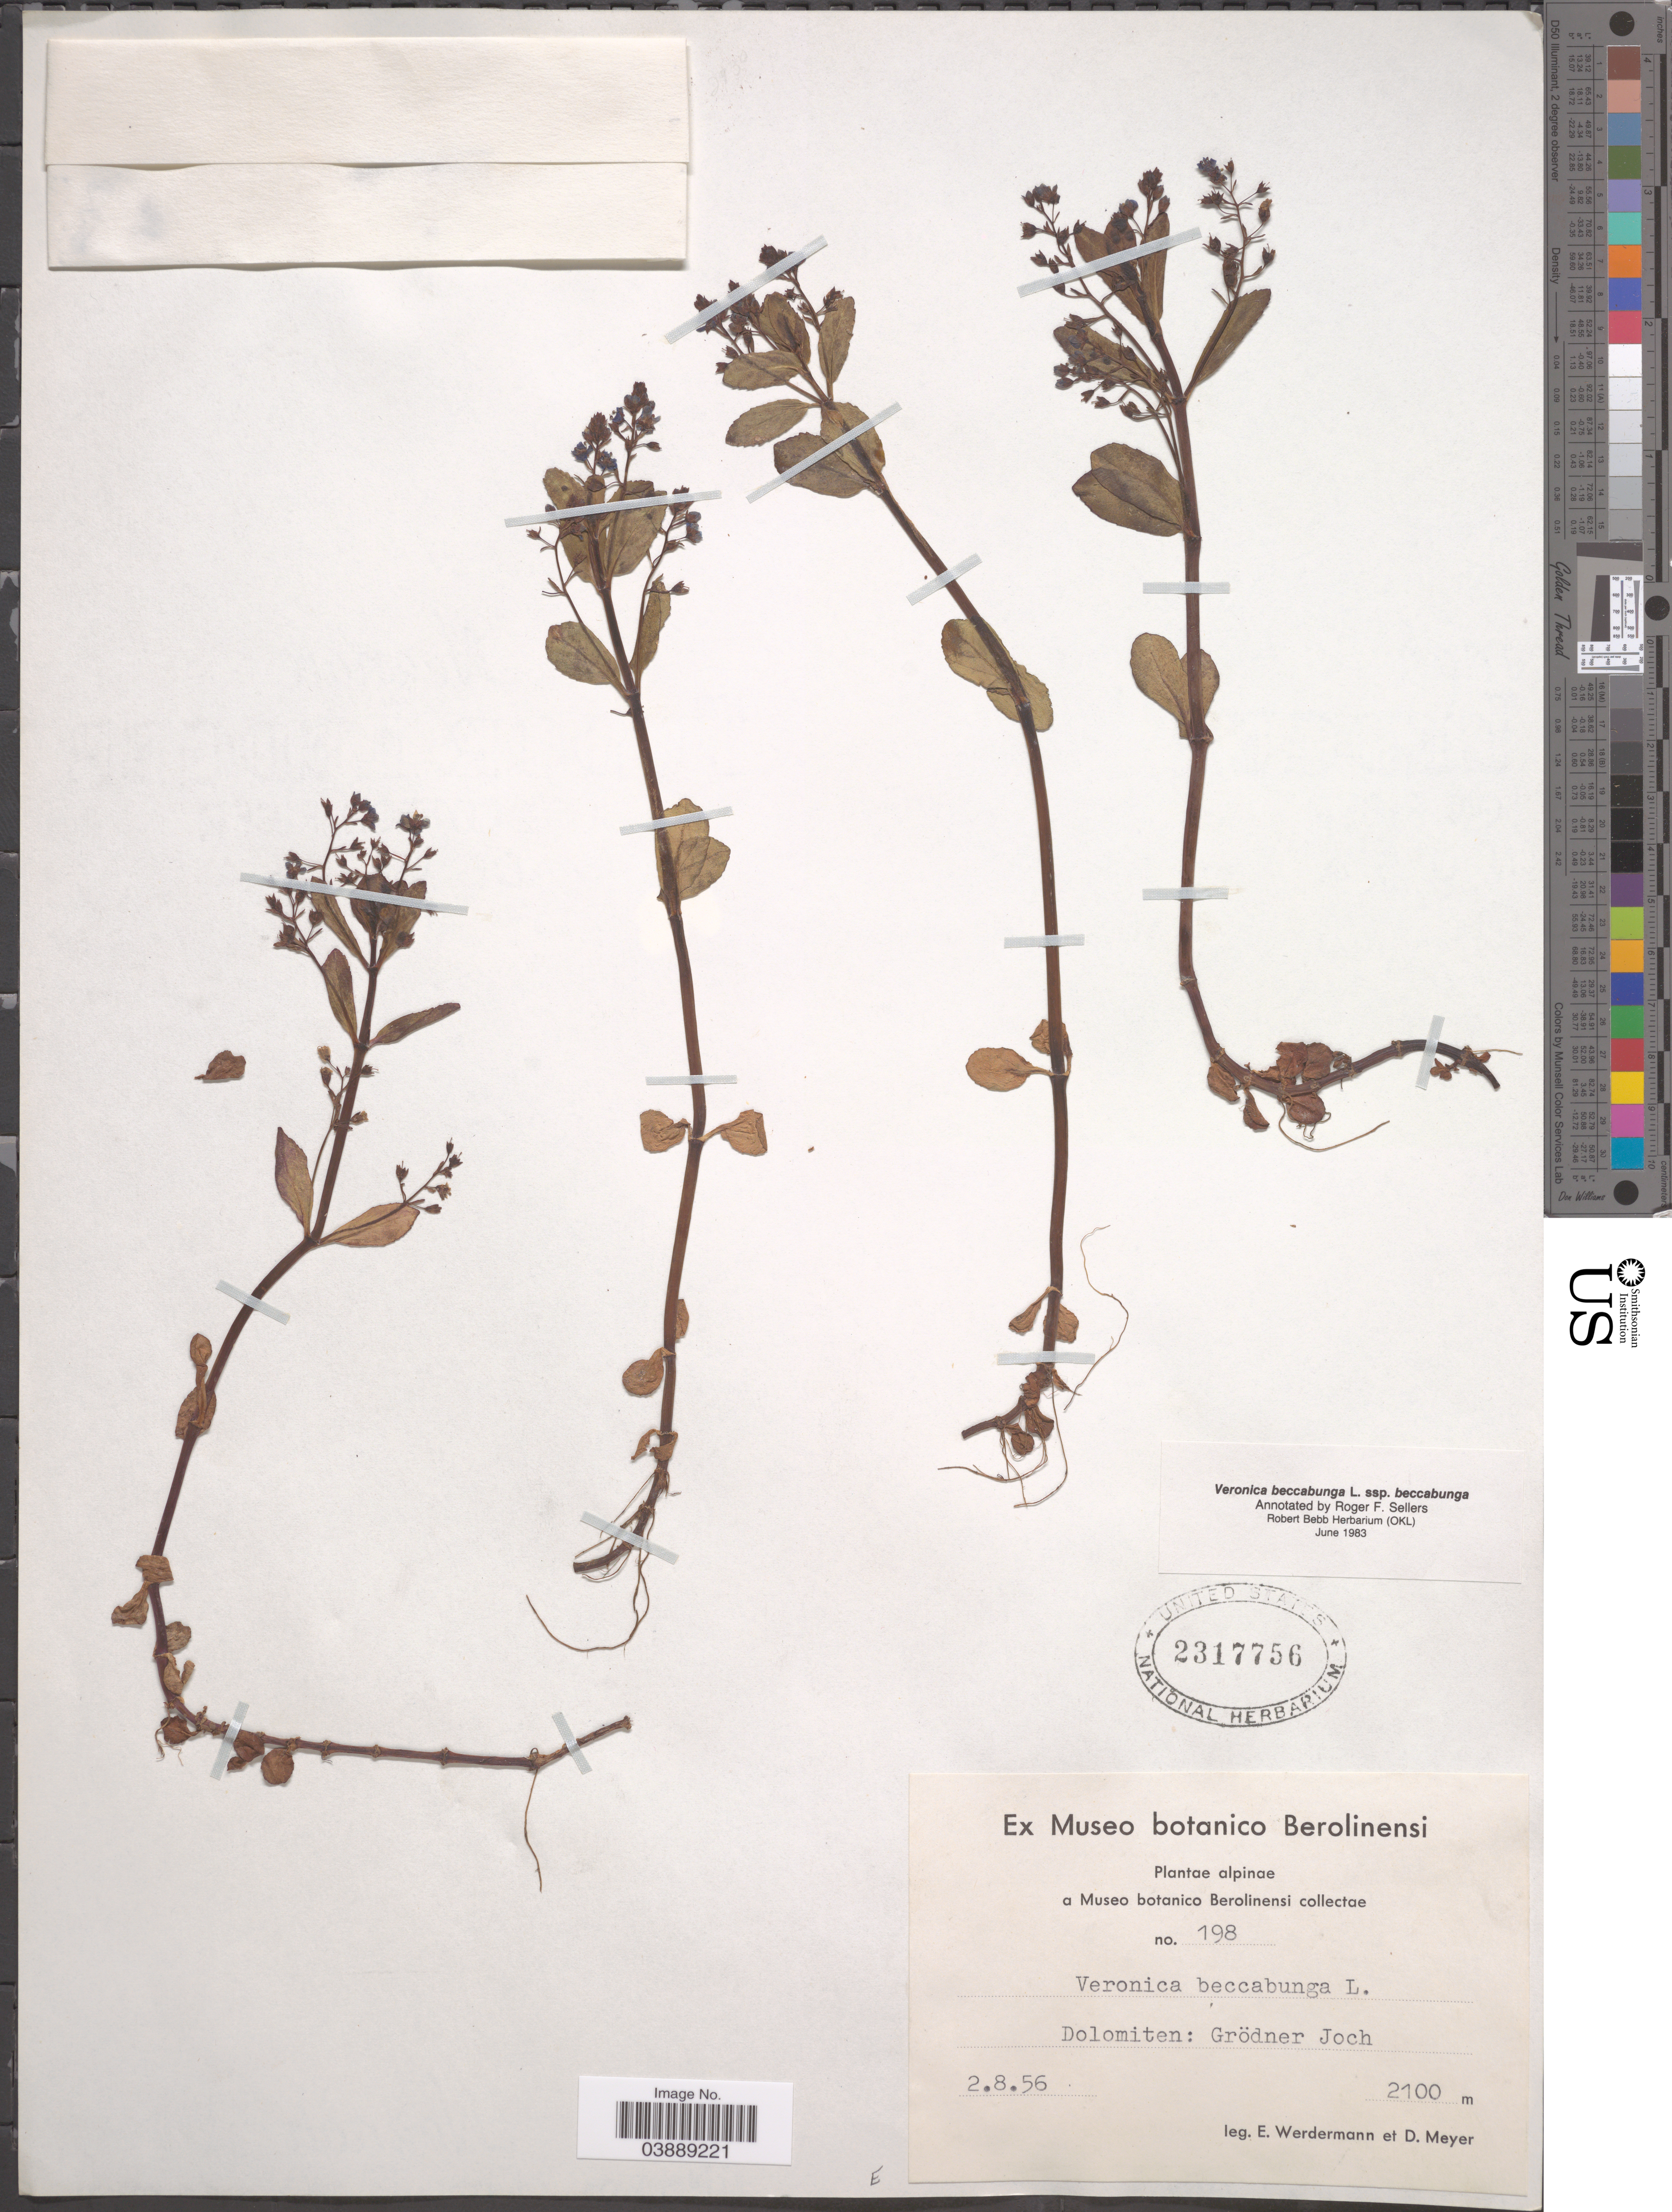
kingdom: Plantae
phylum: Tracheophyta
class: Magnoliopsida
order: Lamiales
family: Plantaginaceae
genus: Veronica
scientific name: Veronica beccabunga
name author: L.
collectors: E. Werdermann & D. Busemeyer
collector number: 198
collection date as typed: Transcribed d/m/y: 2/8/56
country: Italy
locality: Dolomiten: Grödner Joch.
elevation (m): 2100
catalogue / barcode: US 2317756